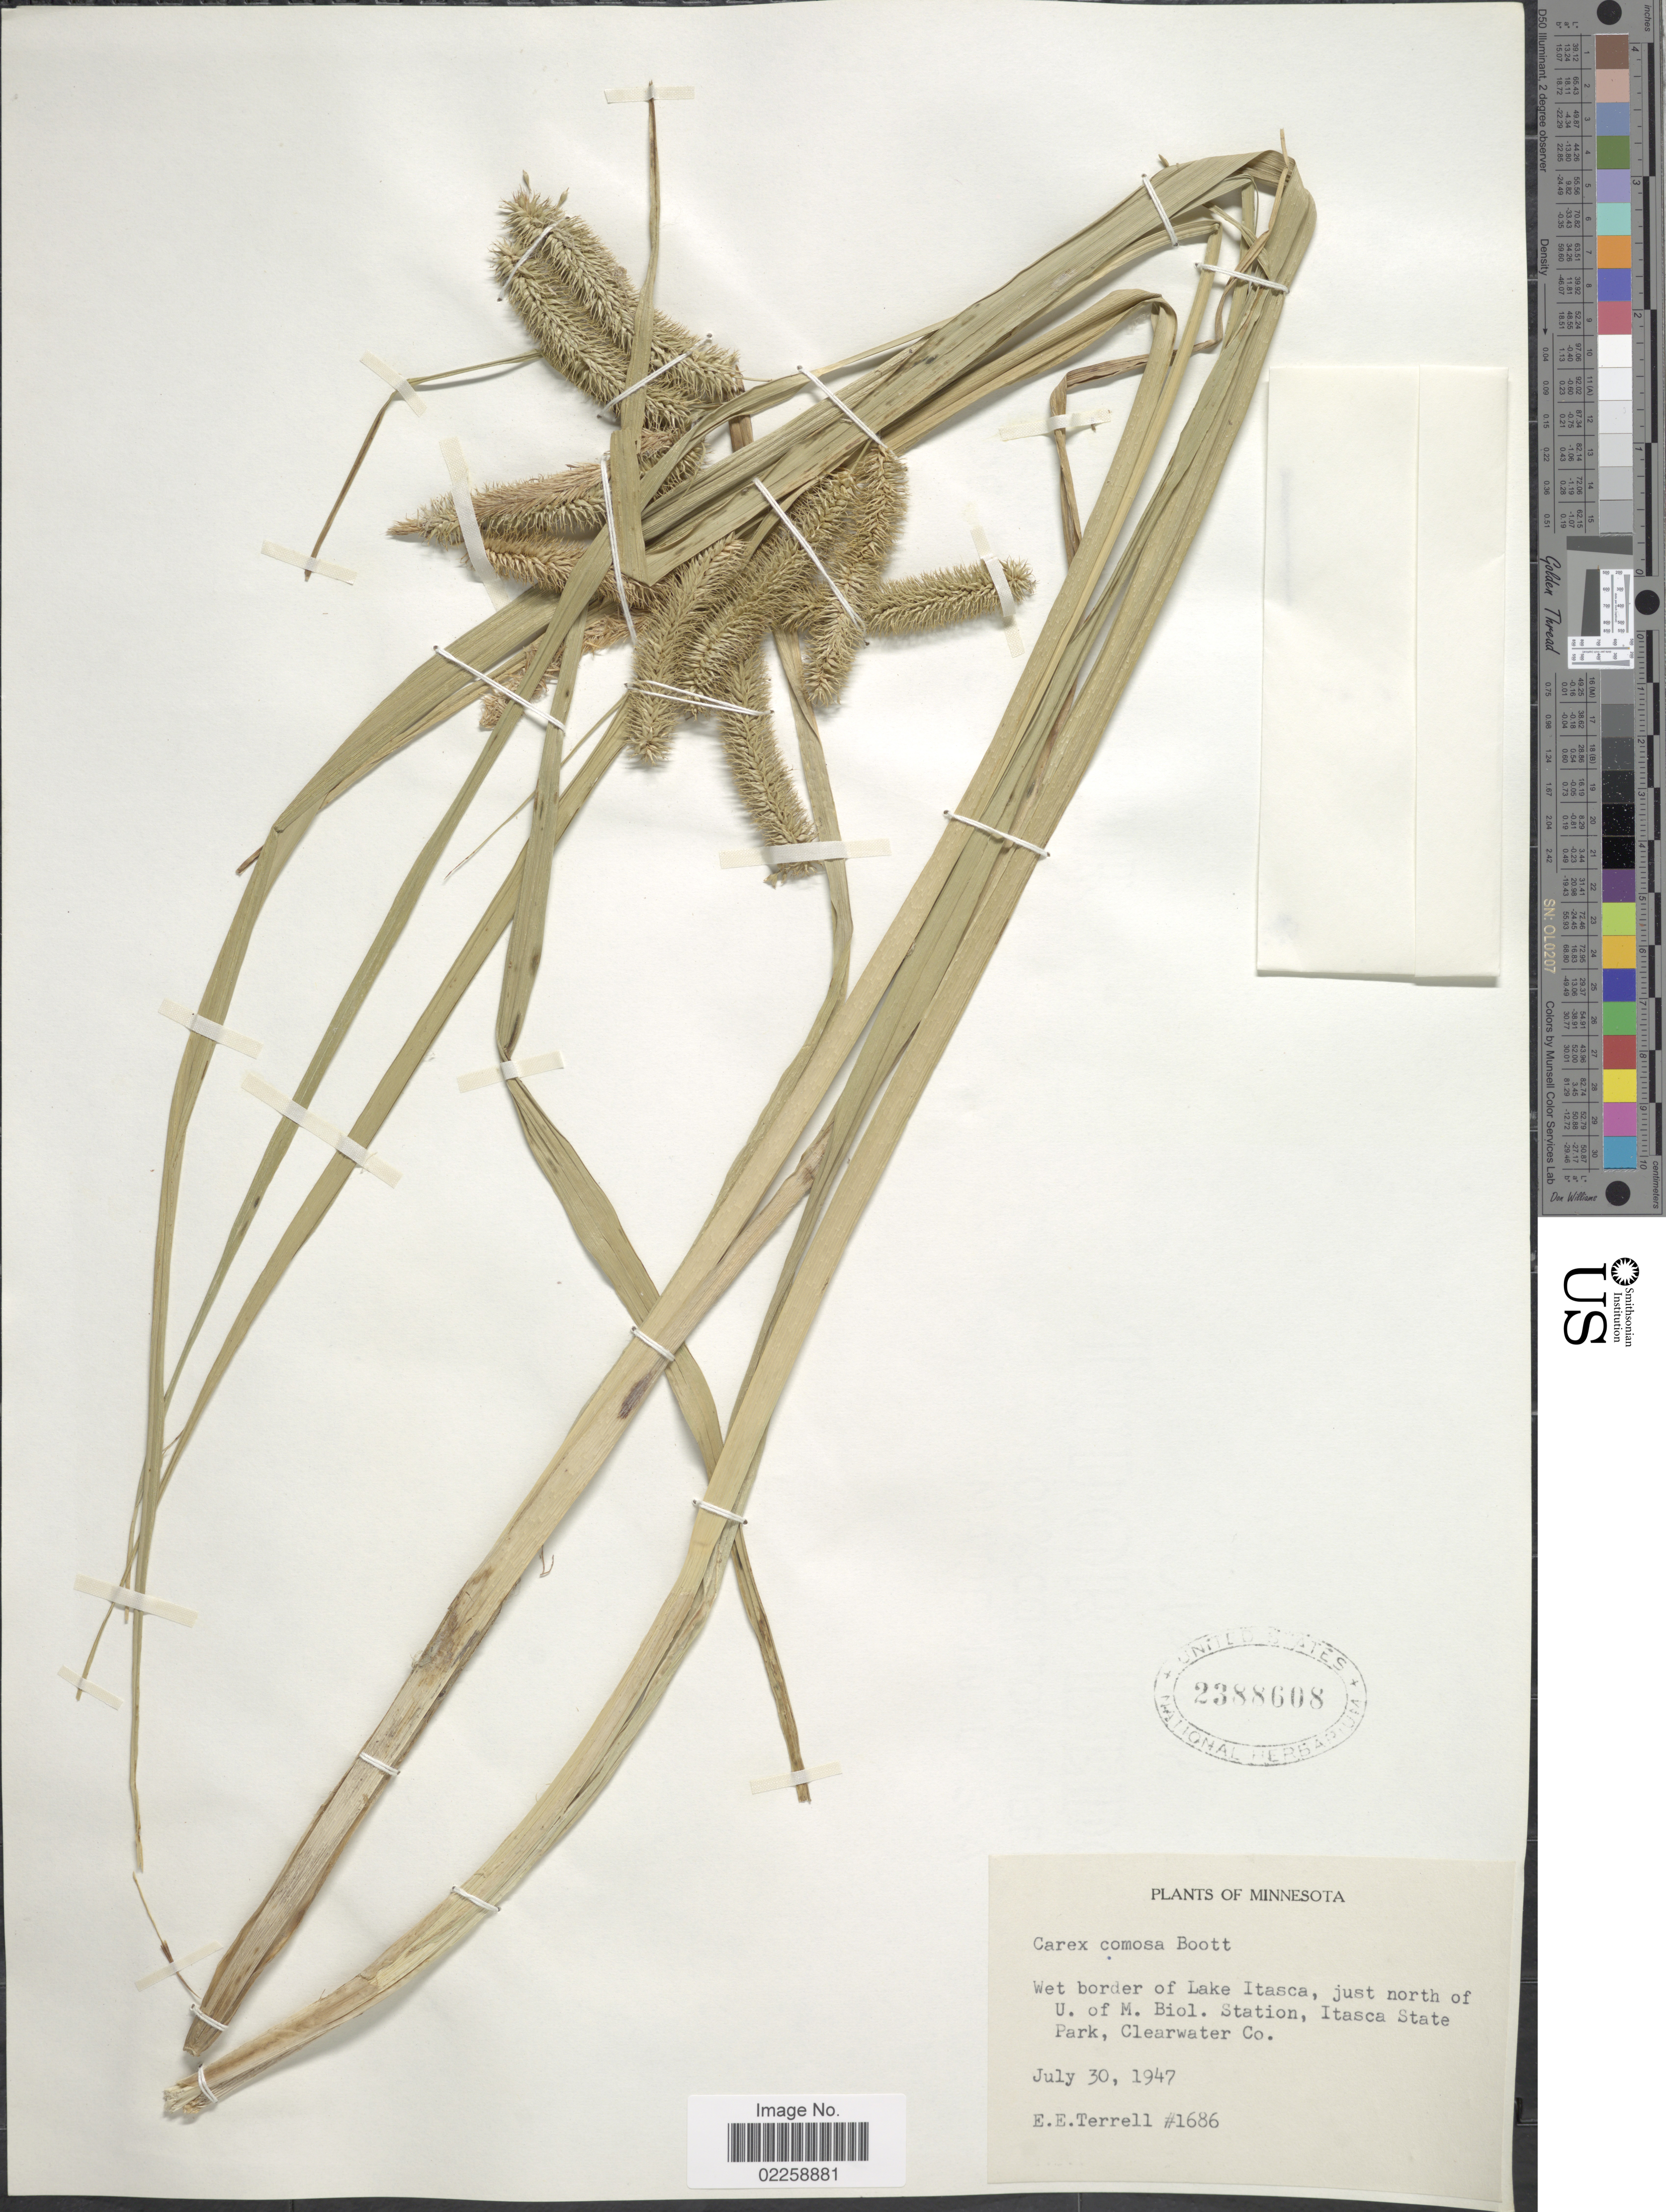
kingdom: Plantae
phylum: Tracheophyta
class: Liliopsida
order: Poales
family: Cyperaceae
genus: Carex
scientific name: Carex comosa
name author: Boott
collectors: E. E. Terrell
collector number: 1686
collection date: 1947-07-30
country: United States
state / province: Minnesota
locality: Wet border of Lake Itasca, just north of U. of M. Biol. Station, Itasca State Park, Clearwater Co.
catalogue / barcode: US 2388608